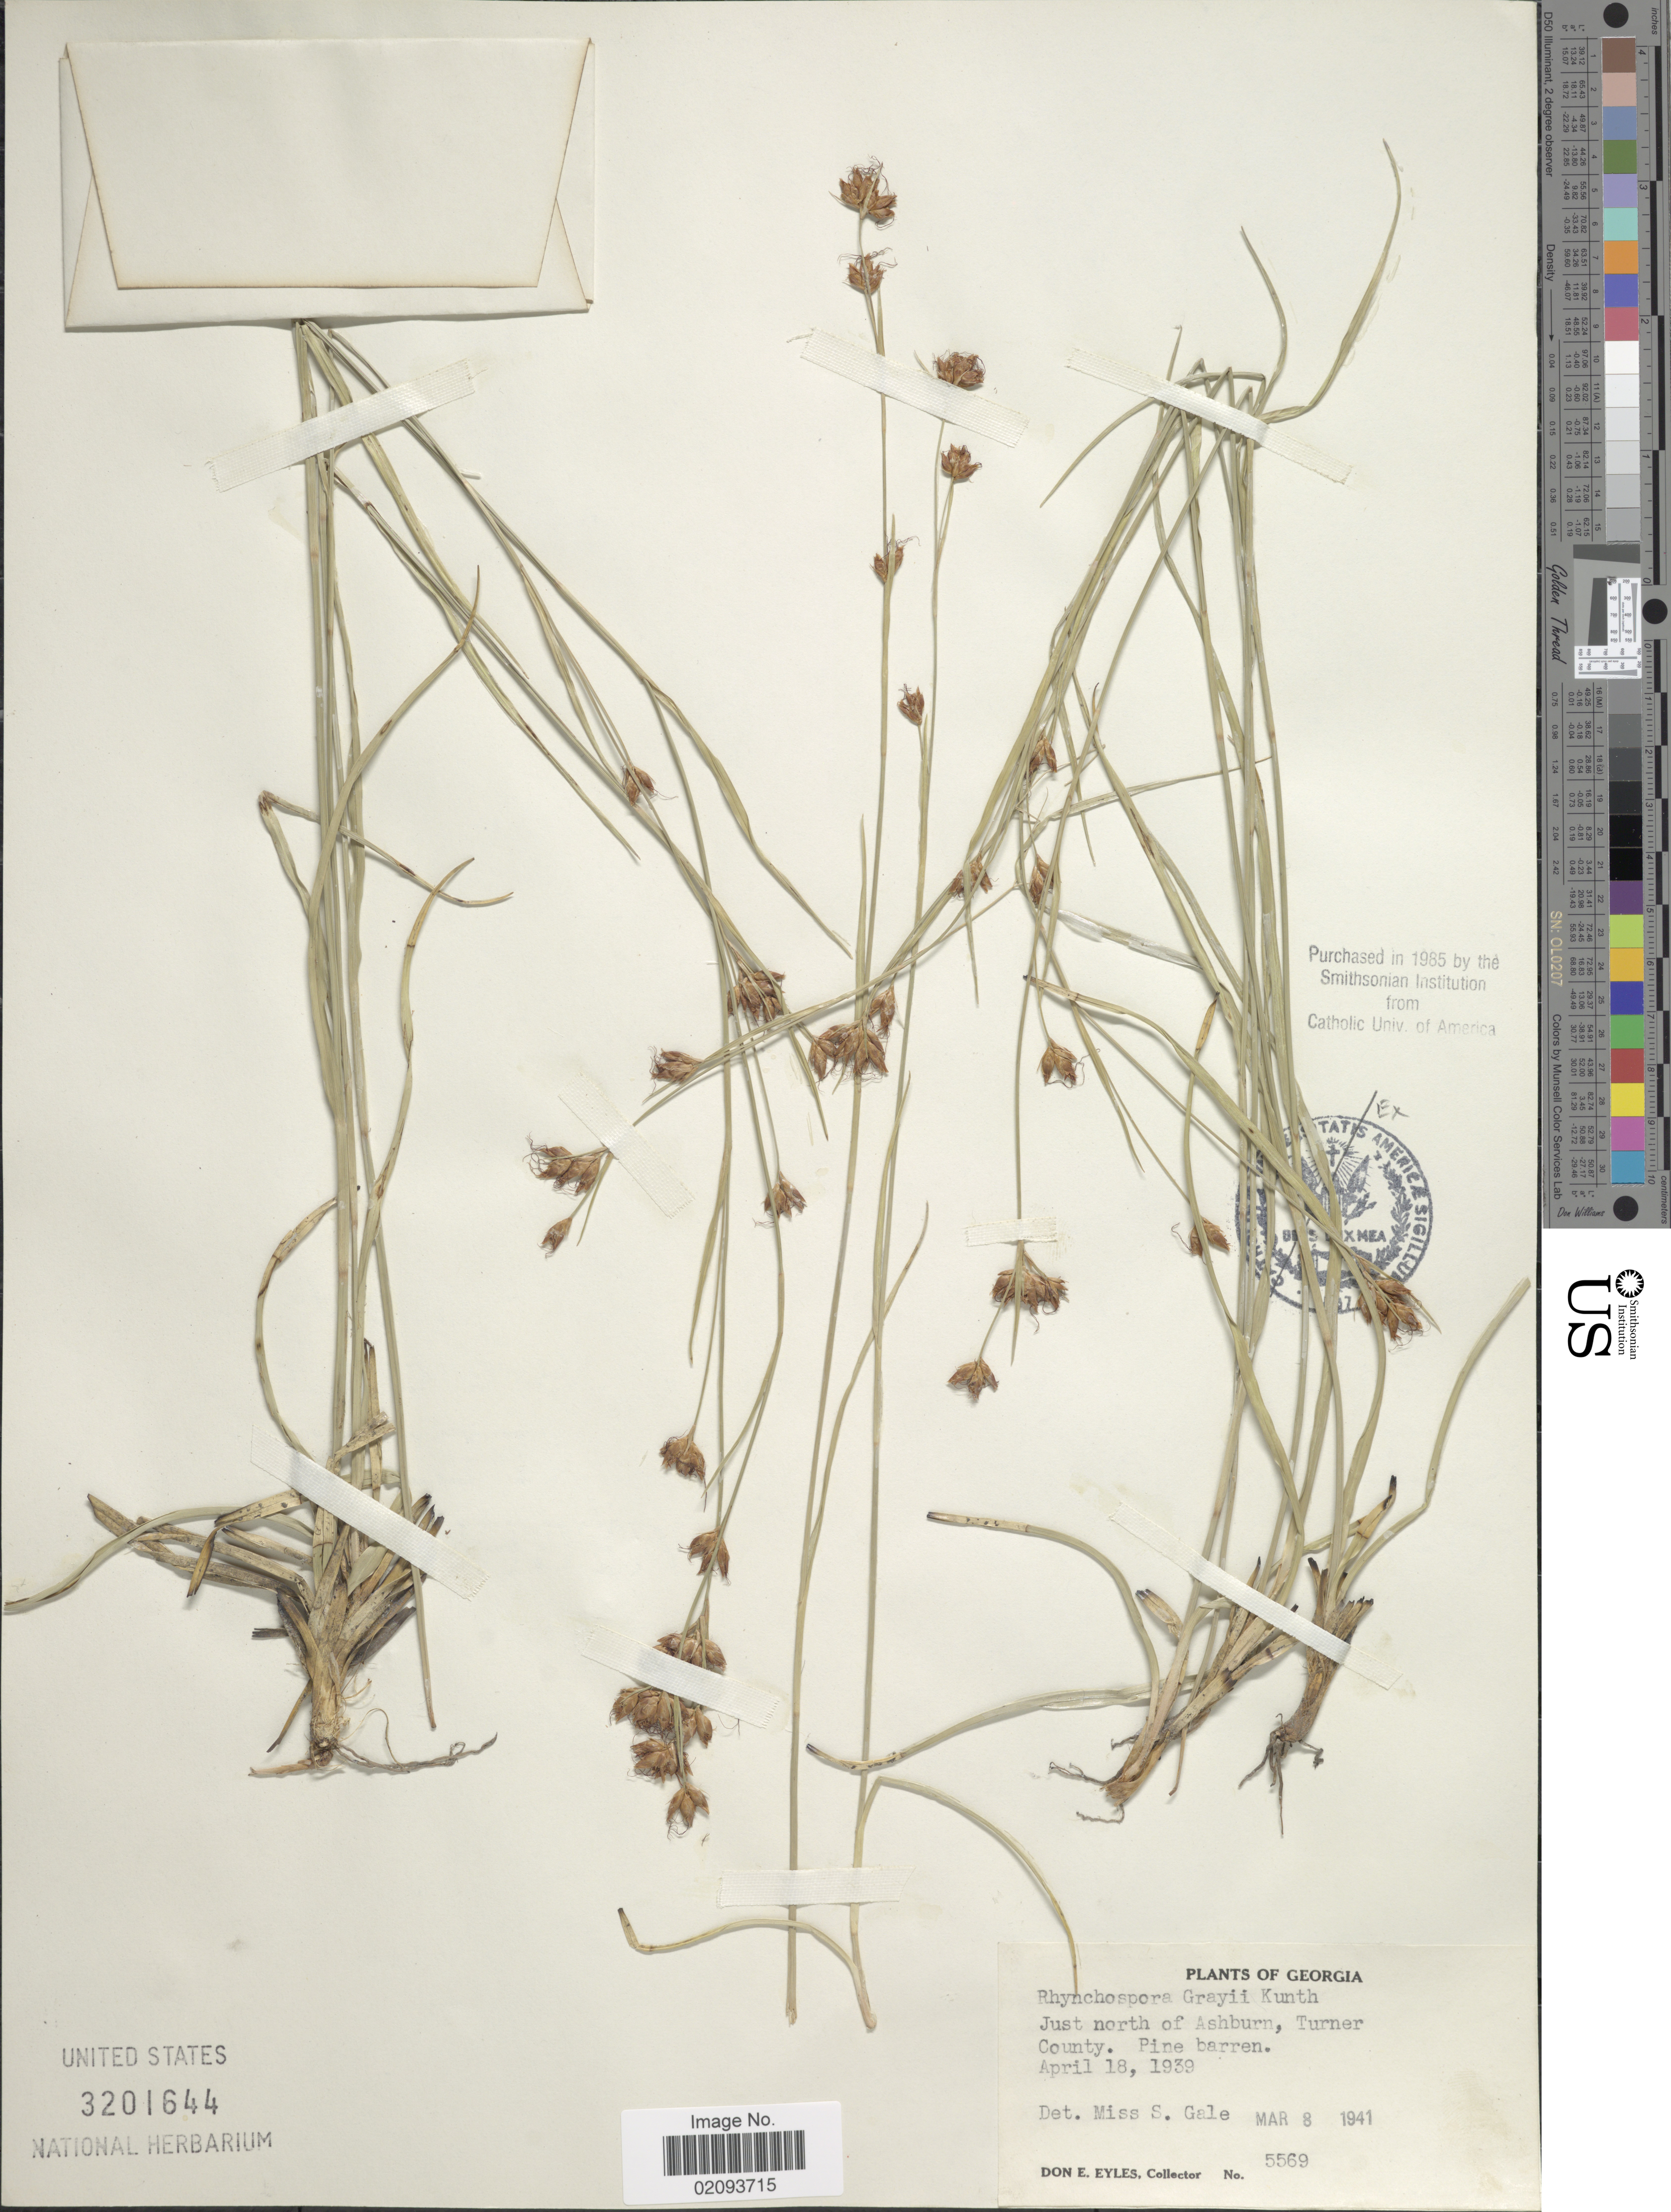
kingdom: Plantae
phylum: Tracheophyta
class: Liliopsida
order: Poales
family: Cyperaceae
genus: Rhynchospora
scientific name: Rhynchospora grayi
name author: Kunth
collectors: D. Eyles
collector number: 5569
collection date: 1939-04-18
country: United States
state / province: Georgia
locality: Just north of Ashburn, Turner County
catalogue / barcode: US 3201644